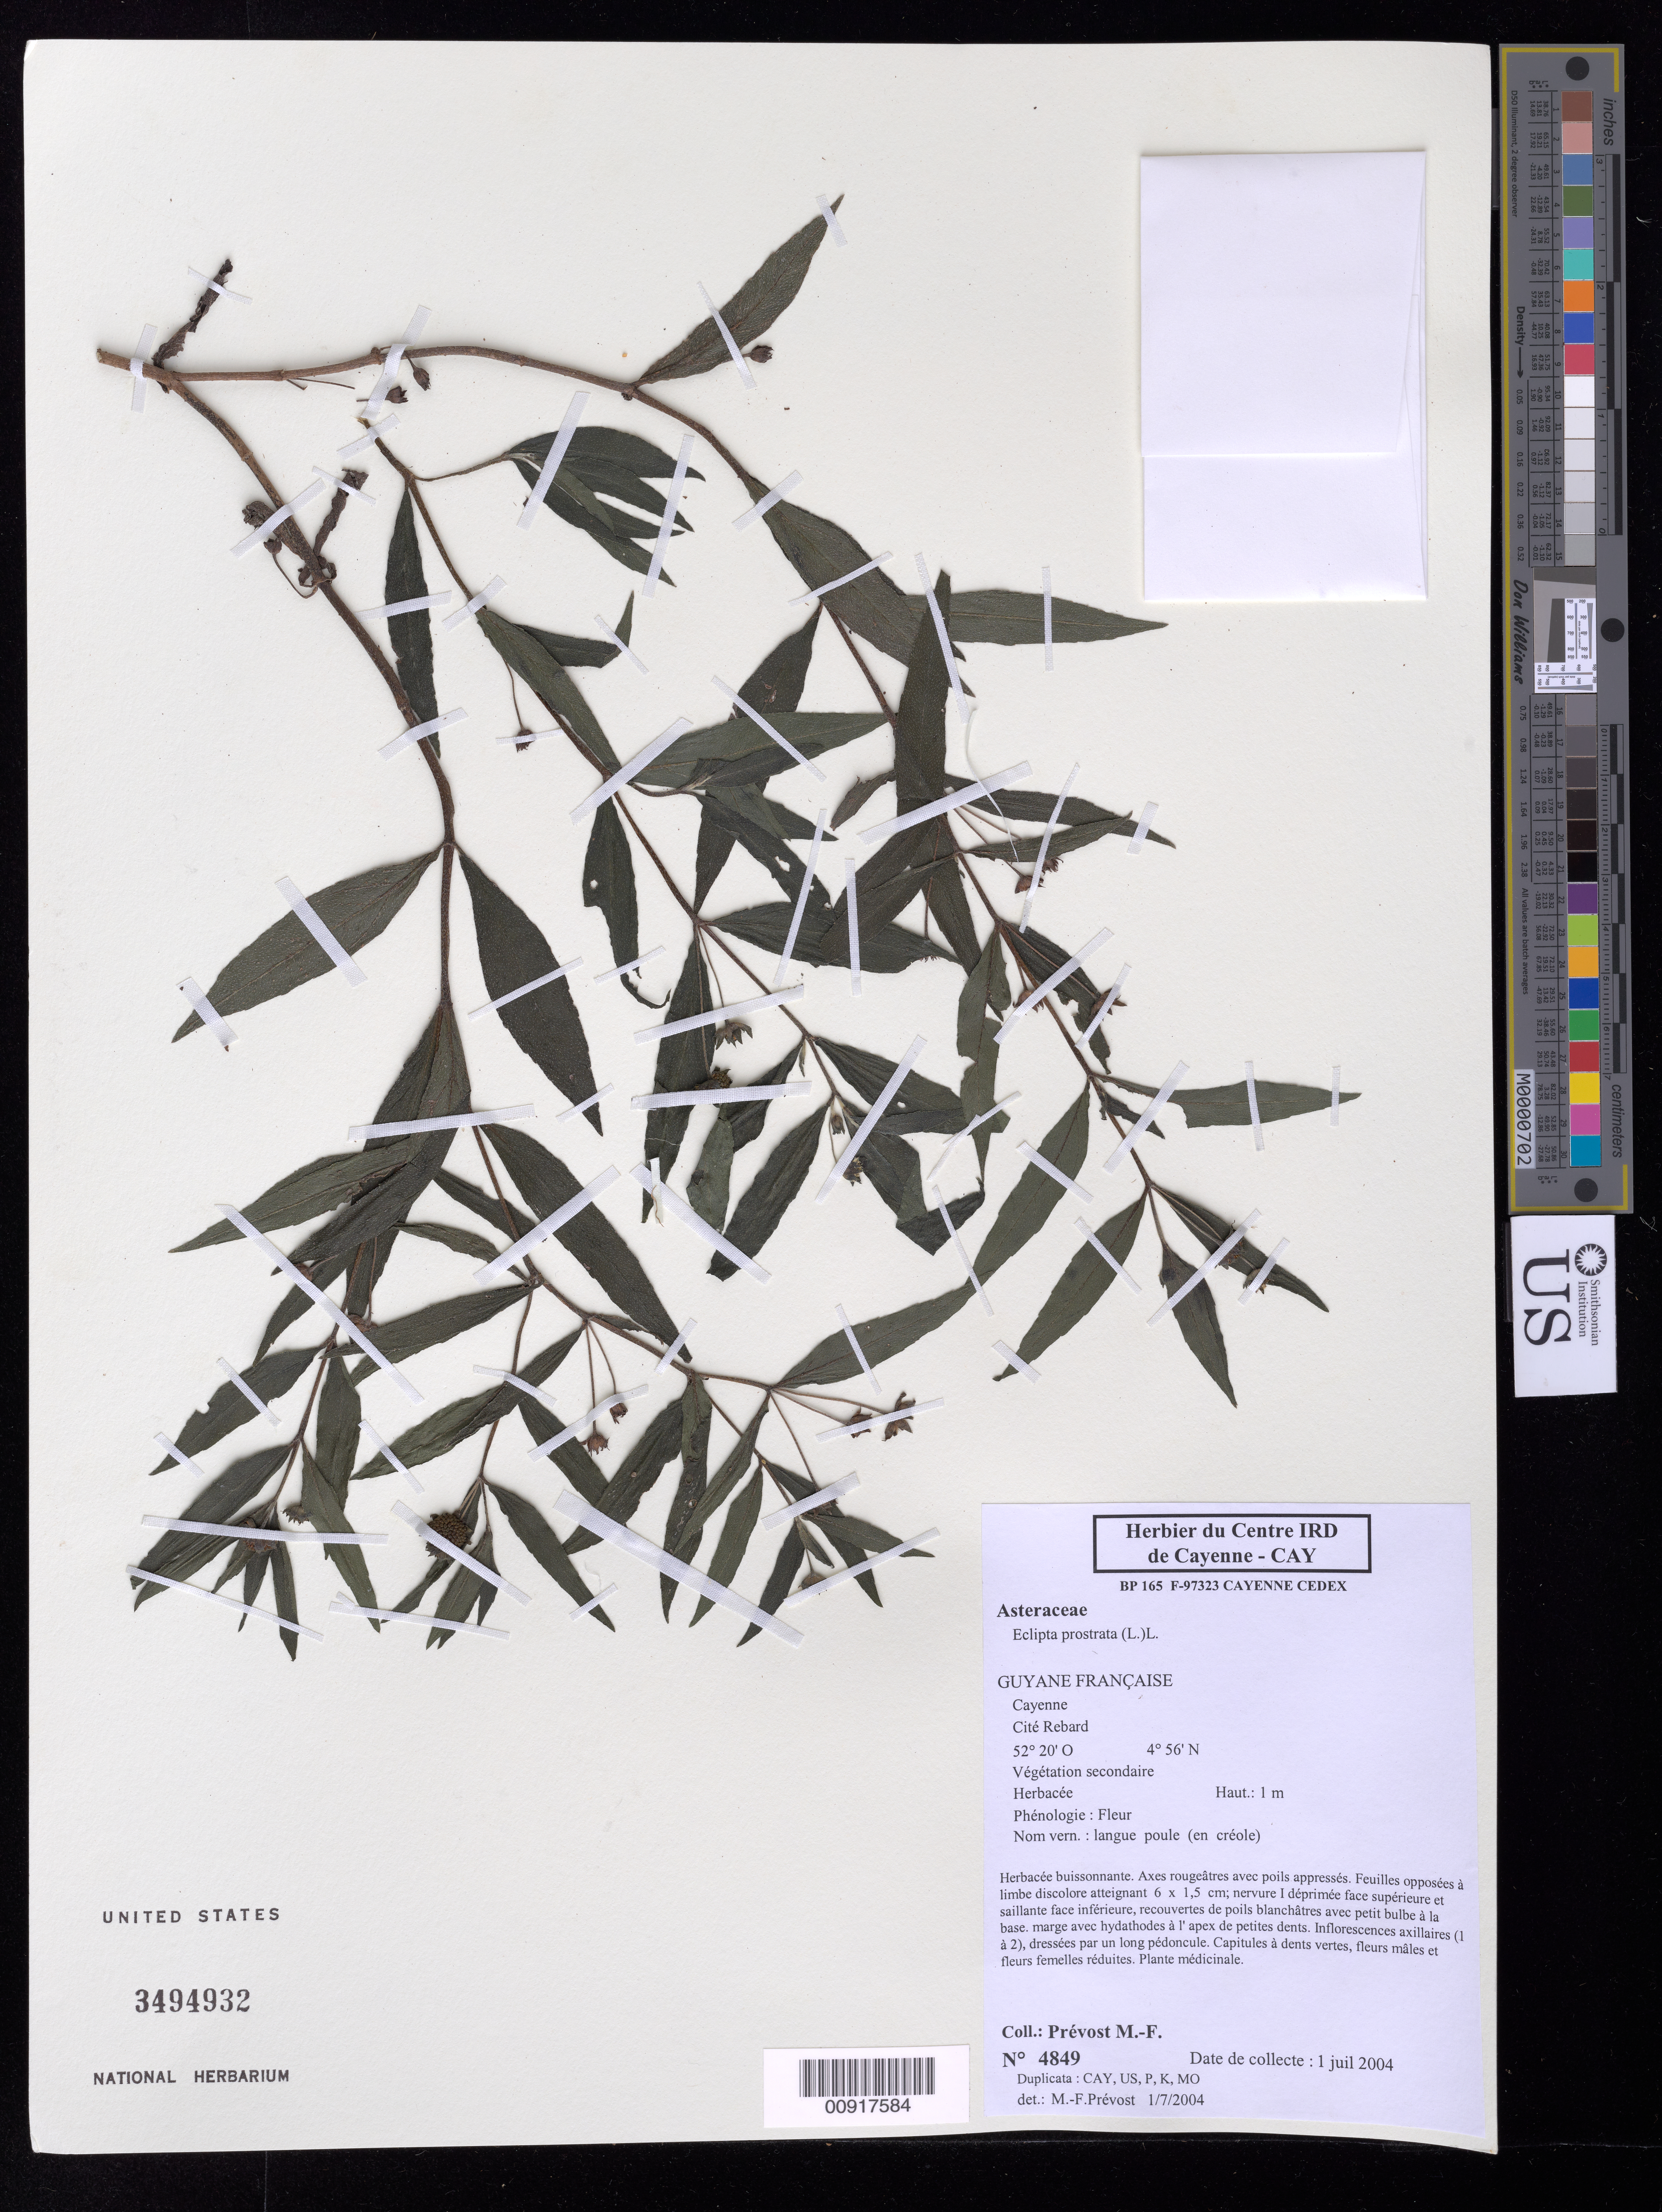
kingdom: Plantae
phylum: Tracheophyta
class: Magnoliopsida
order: Asterales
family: Asteraceae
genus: Eclipta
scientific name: Eclipta prostrata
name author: (L.) L.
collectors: M.-F. Prévost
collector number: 4849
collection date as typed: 1-Jul-04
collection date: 2004-07-01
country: French Guiana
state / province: Cayenne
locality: Cayenne, Cité Rebard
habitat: Vegetacion secondaire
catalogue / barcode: US 3494932